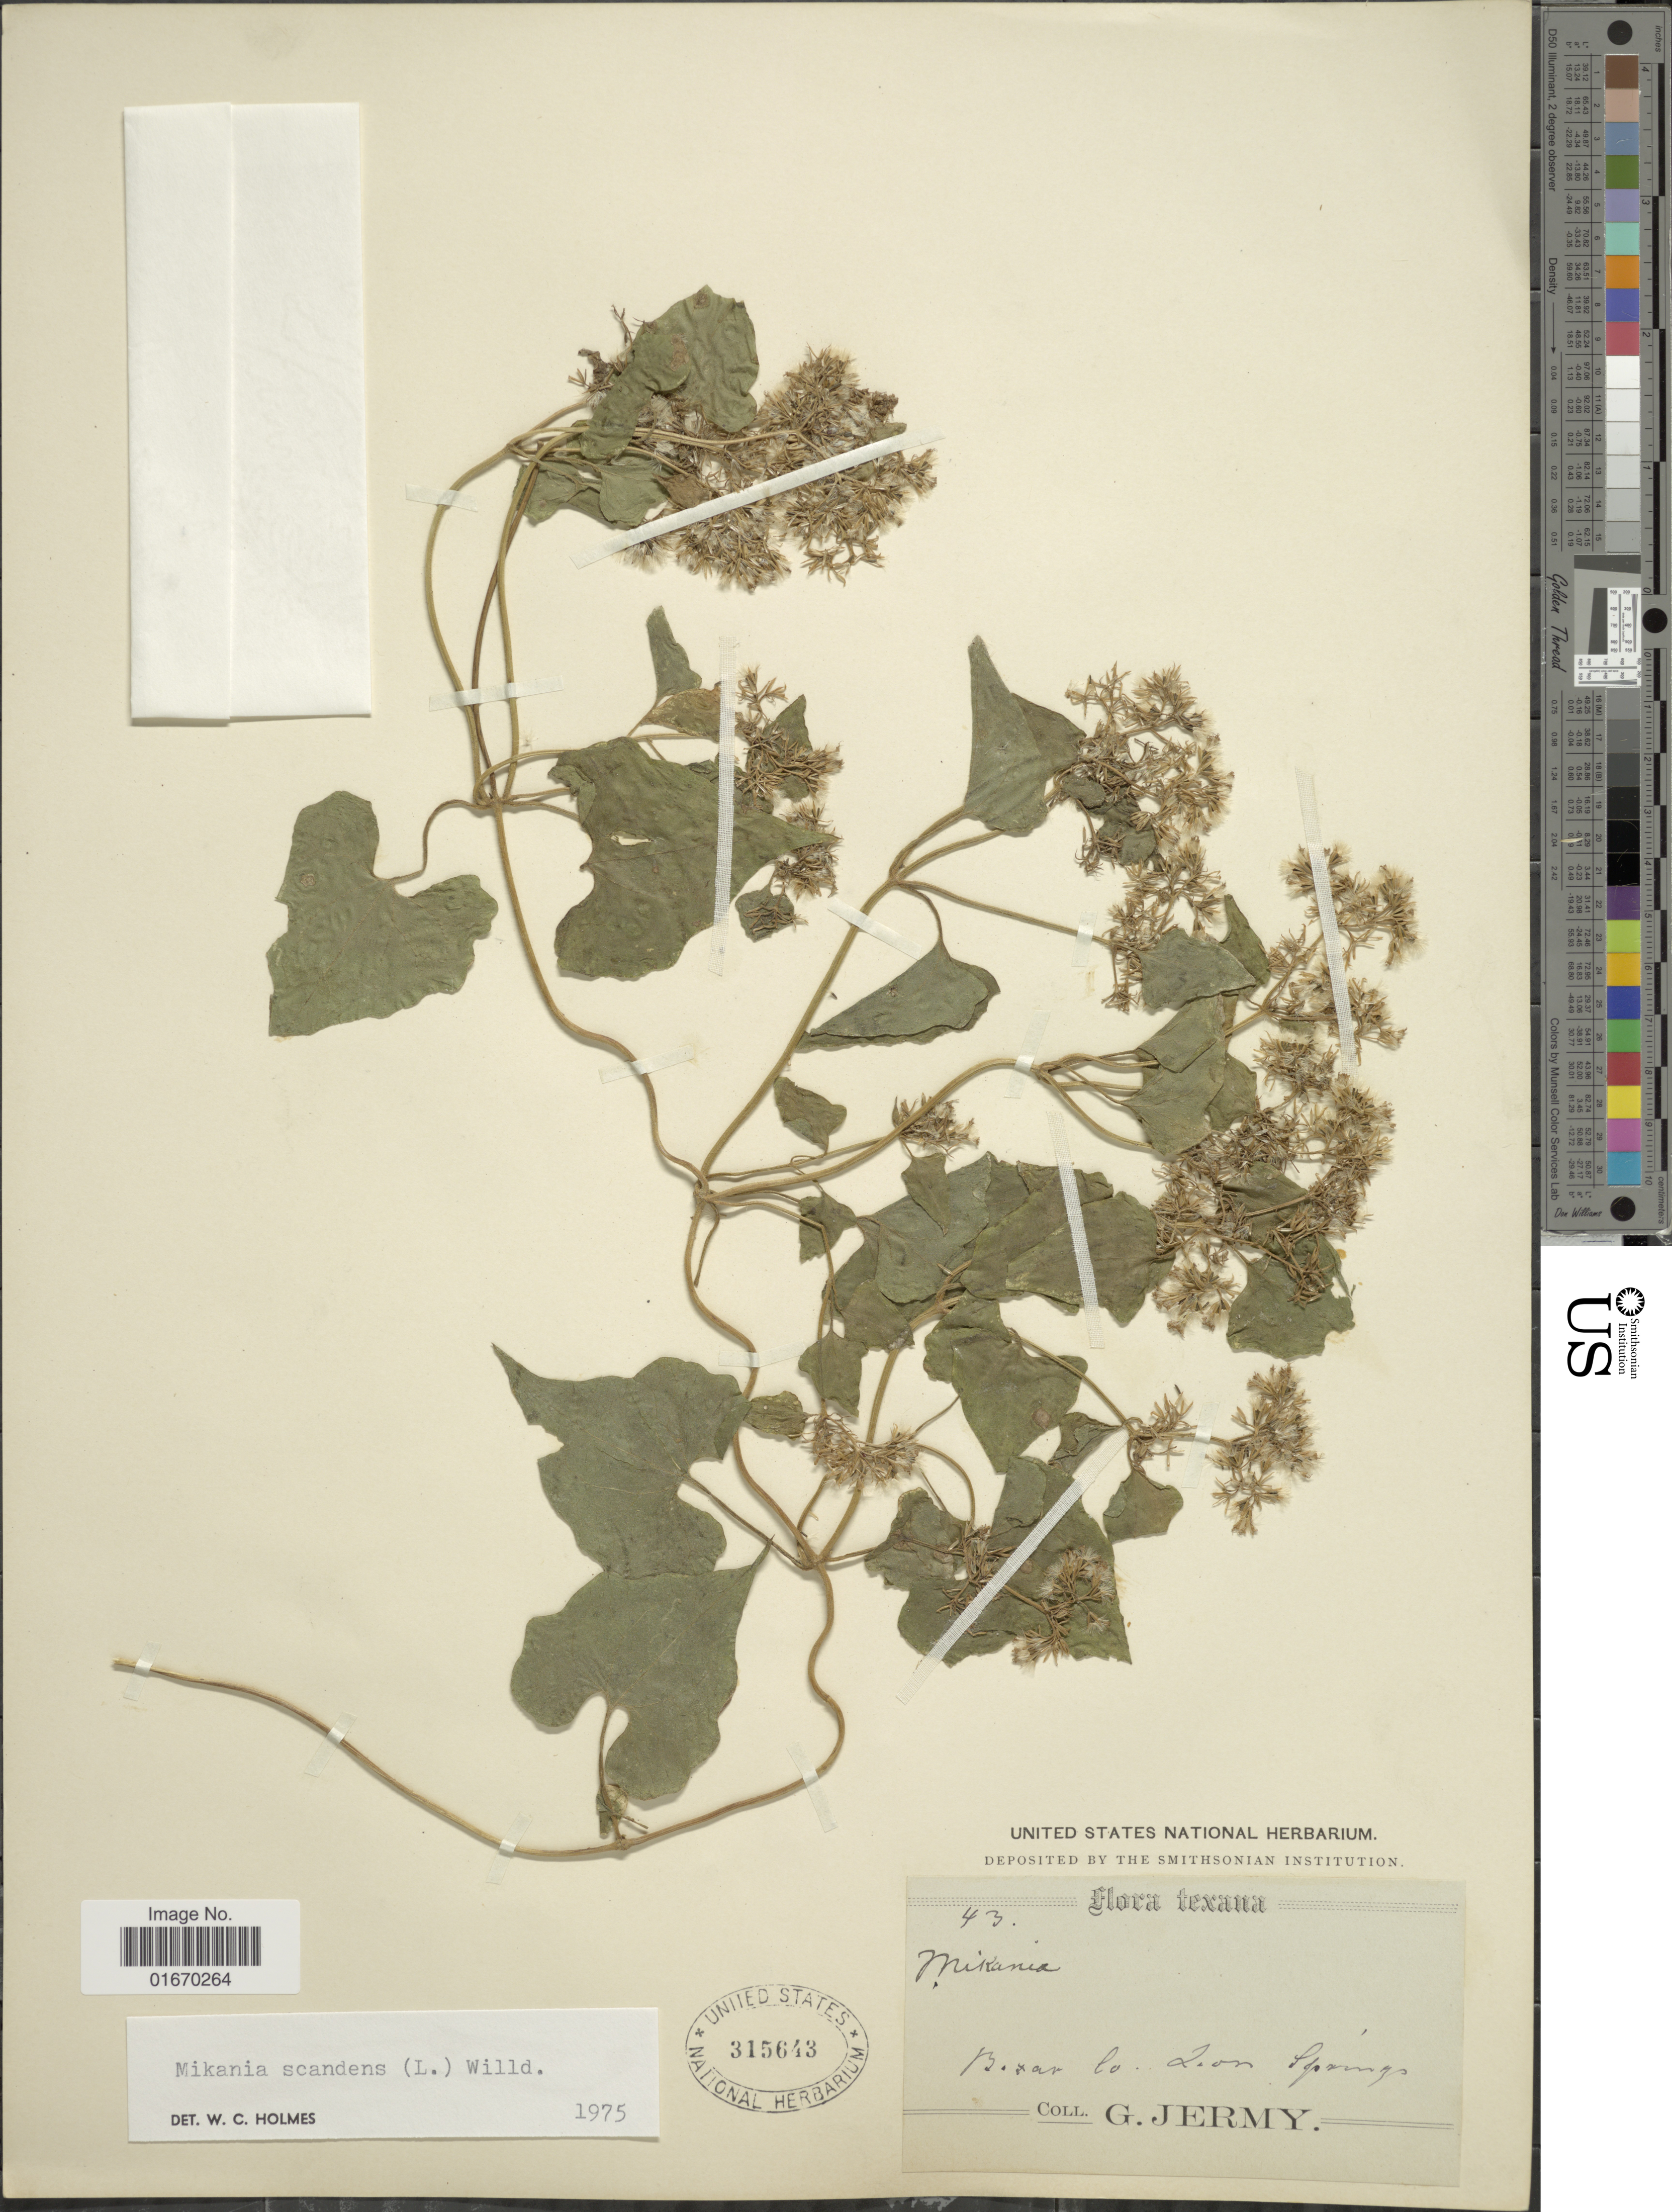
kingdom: Plantae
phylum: Tracheophyta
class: Magnoliopsida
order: Asterales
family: Asteraceae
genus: Mikania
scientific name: Mikania scandens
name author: (L.) Willd.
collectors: G. Jermy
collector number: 43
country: United States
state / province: Texas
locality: Texana, Bexar Co., Zion Springs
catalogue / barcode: US 315643